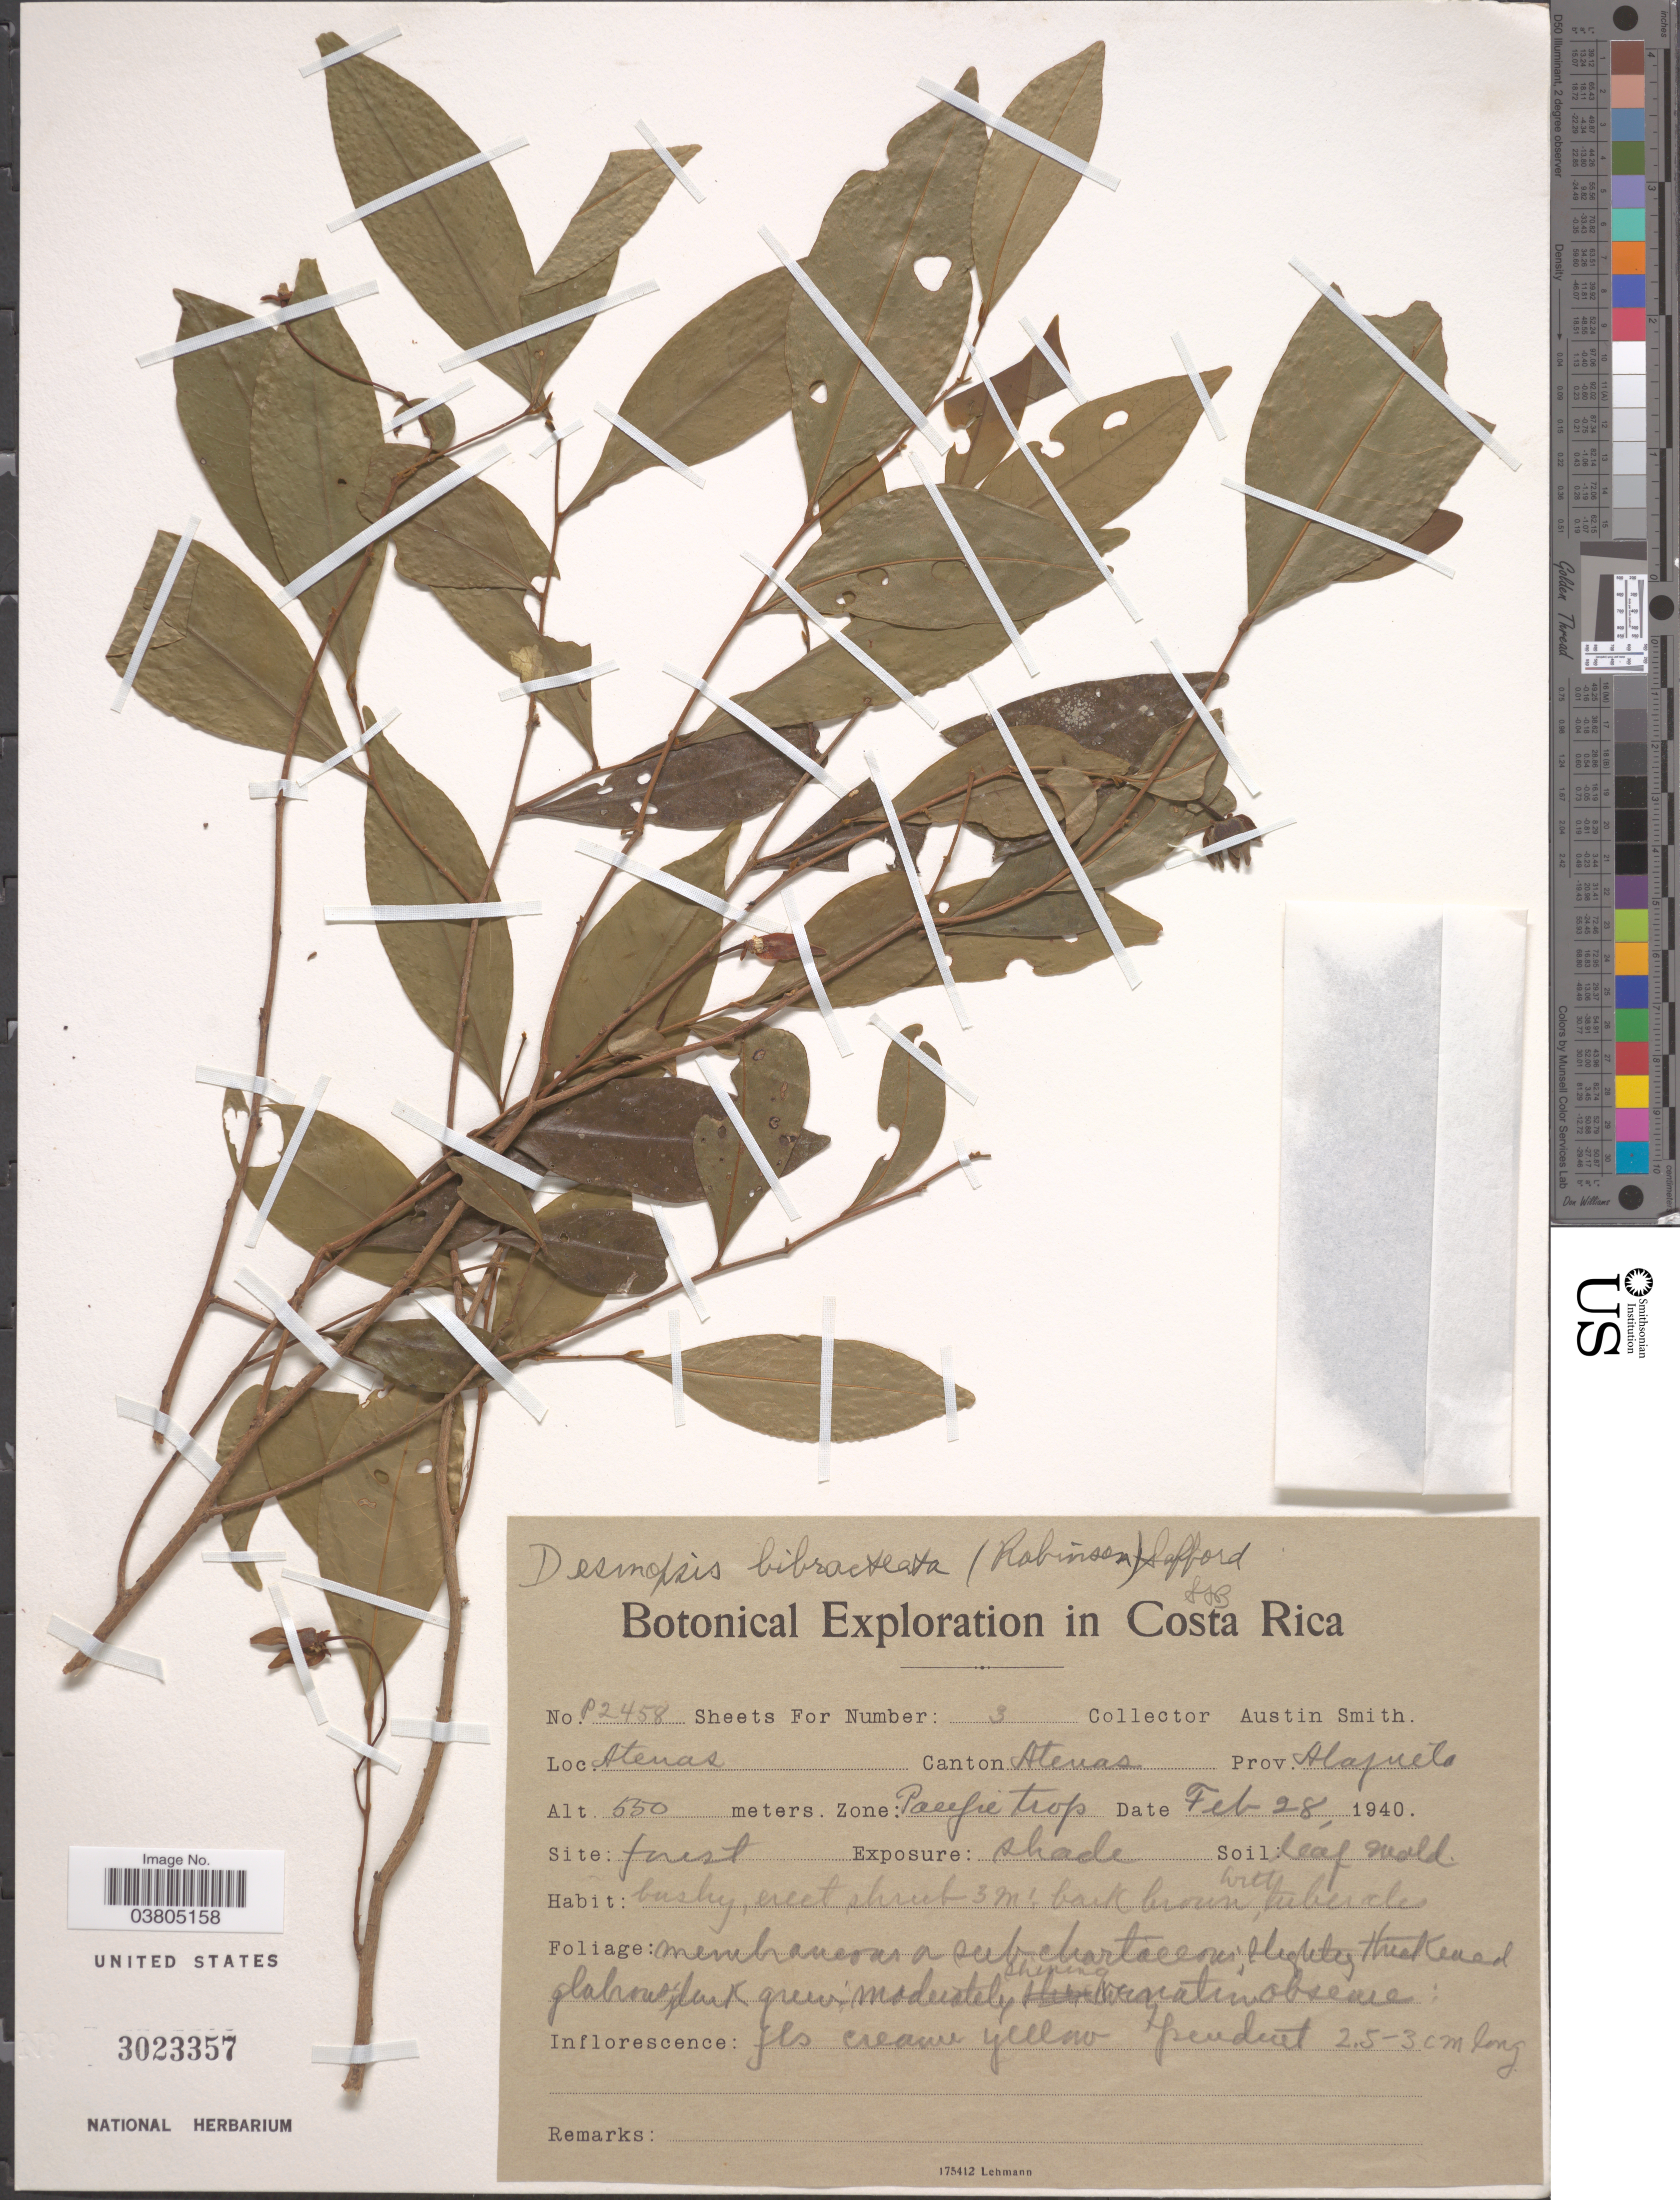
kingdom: Plantae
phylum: Tracheophyta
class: Magnoliopsida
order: Magnoliales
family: Annonaceae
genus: Desmopsis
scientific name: Desmopsis bibracteata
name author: (B.L. Rob.) Saff.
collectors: Aust P. Smith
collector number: P2458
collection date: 1940-02-28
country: Costa Rica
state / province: Alajuela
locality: Atenas. Canton Atenas.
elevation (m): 550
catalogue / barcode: US 3023357